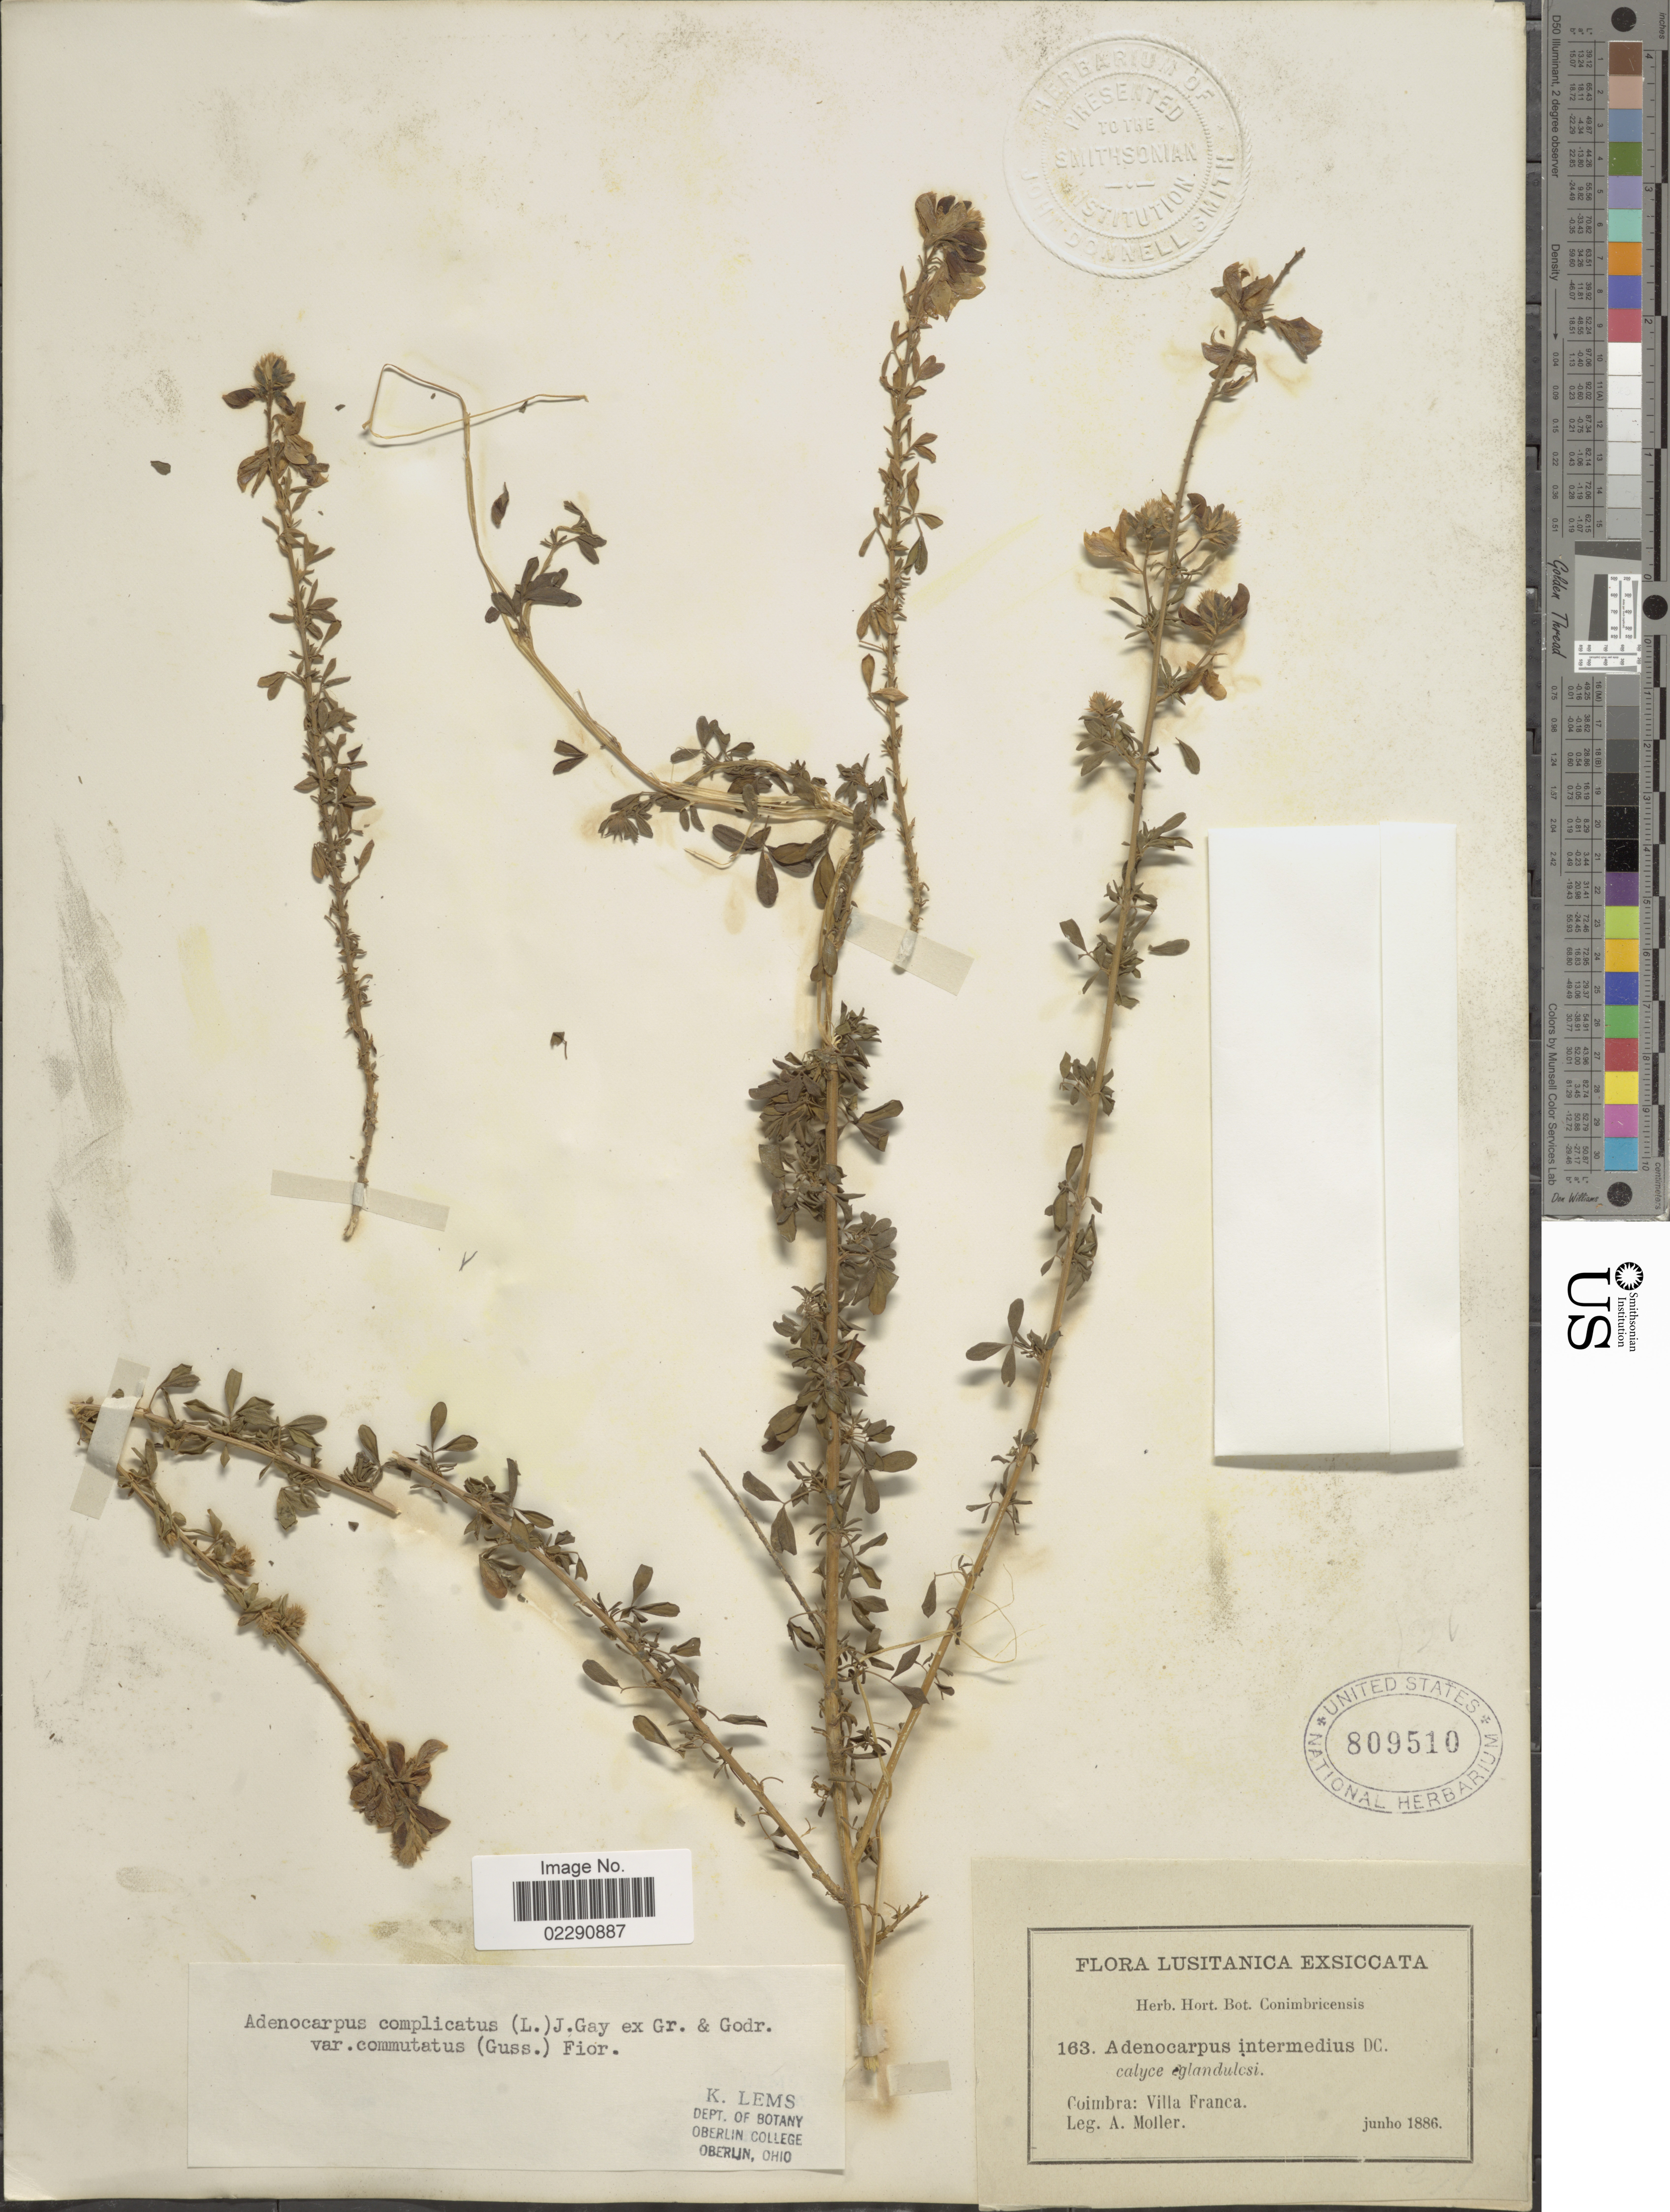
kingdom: Plantae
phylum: Tracheophyta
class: Magnoliopsida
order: Fabales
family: Fabaceae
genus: Adenocarpus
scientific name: Adenocarpus complicatus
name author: J. Gay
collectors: A. Moller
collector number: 163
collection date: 1886-06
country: Portugal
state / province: Coimbra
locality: Lusitanica, Villa Franca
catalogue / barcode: US 809510